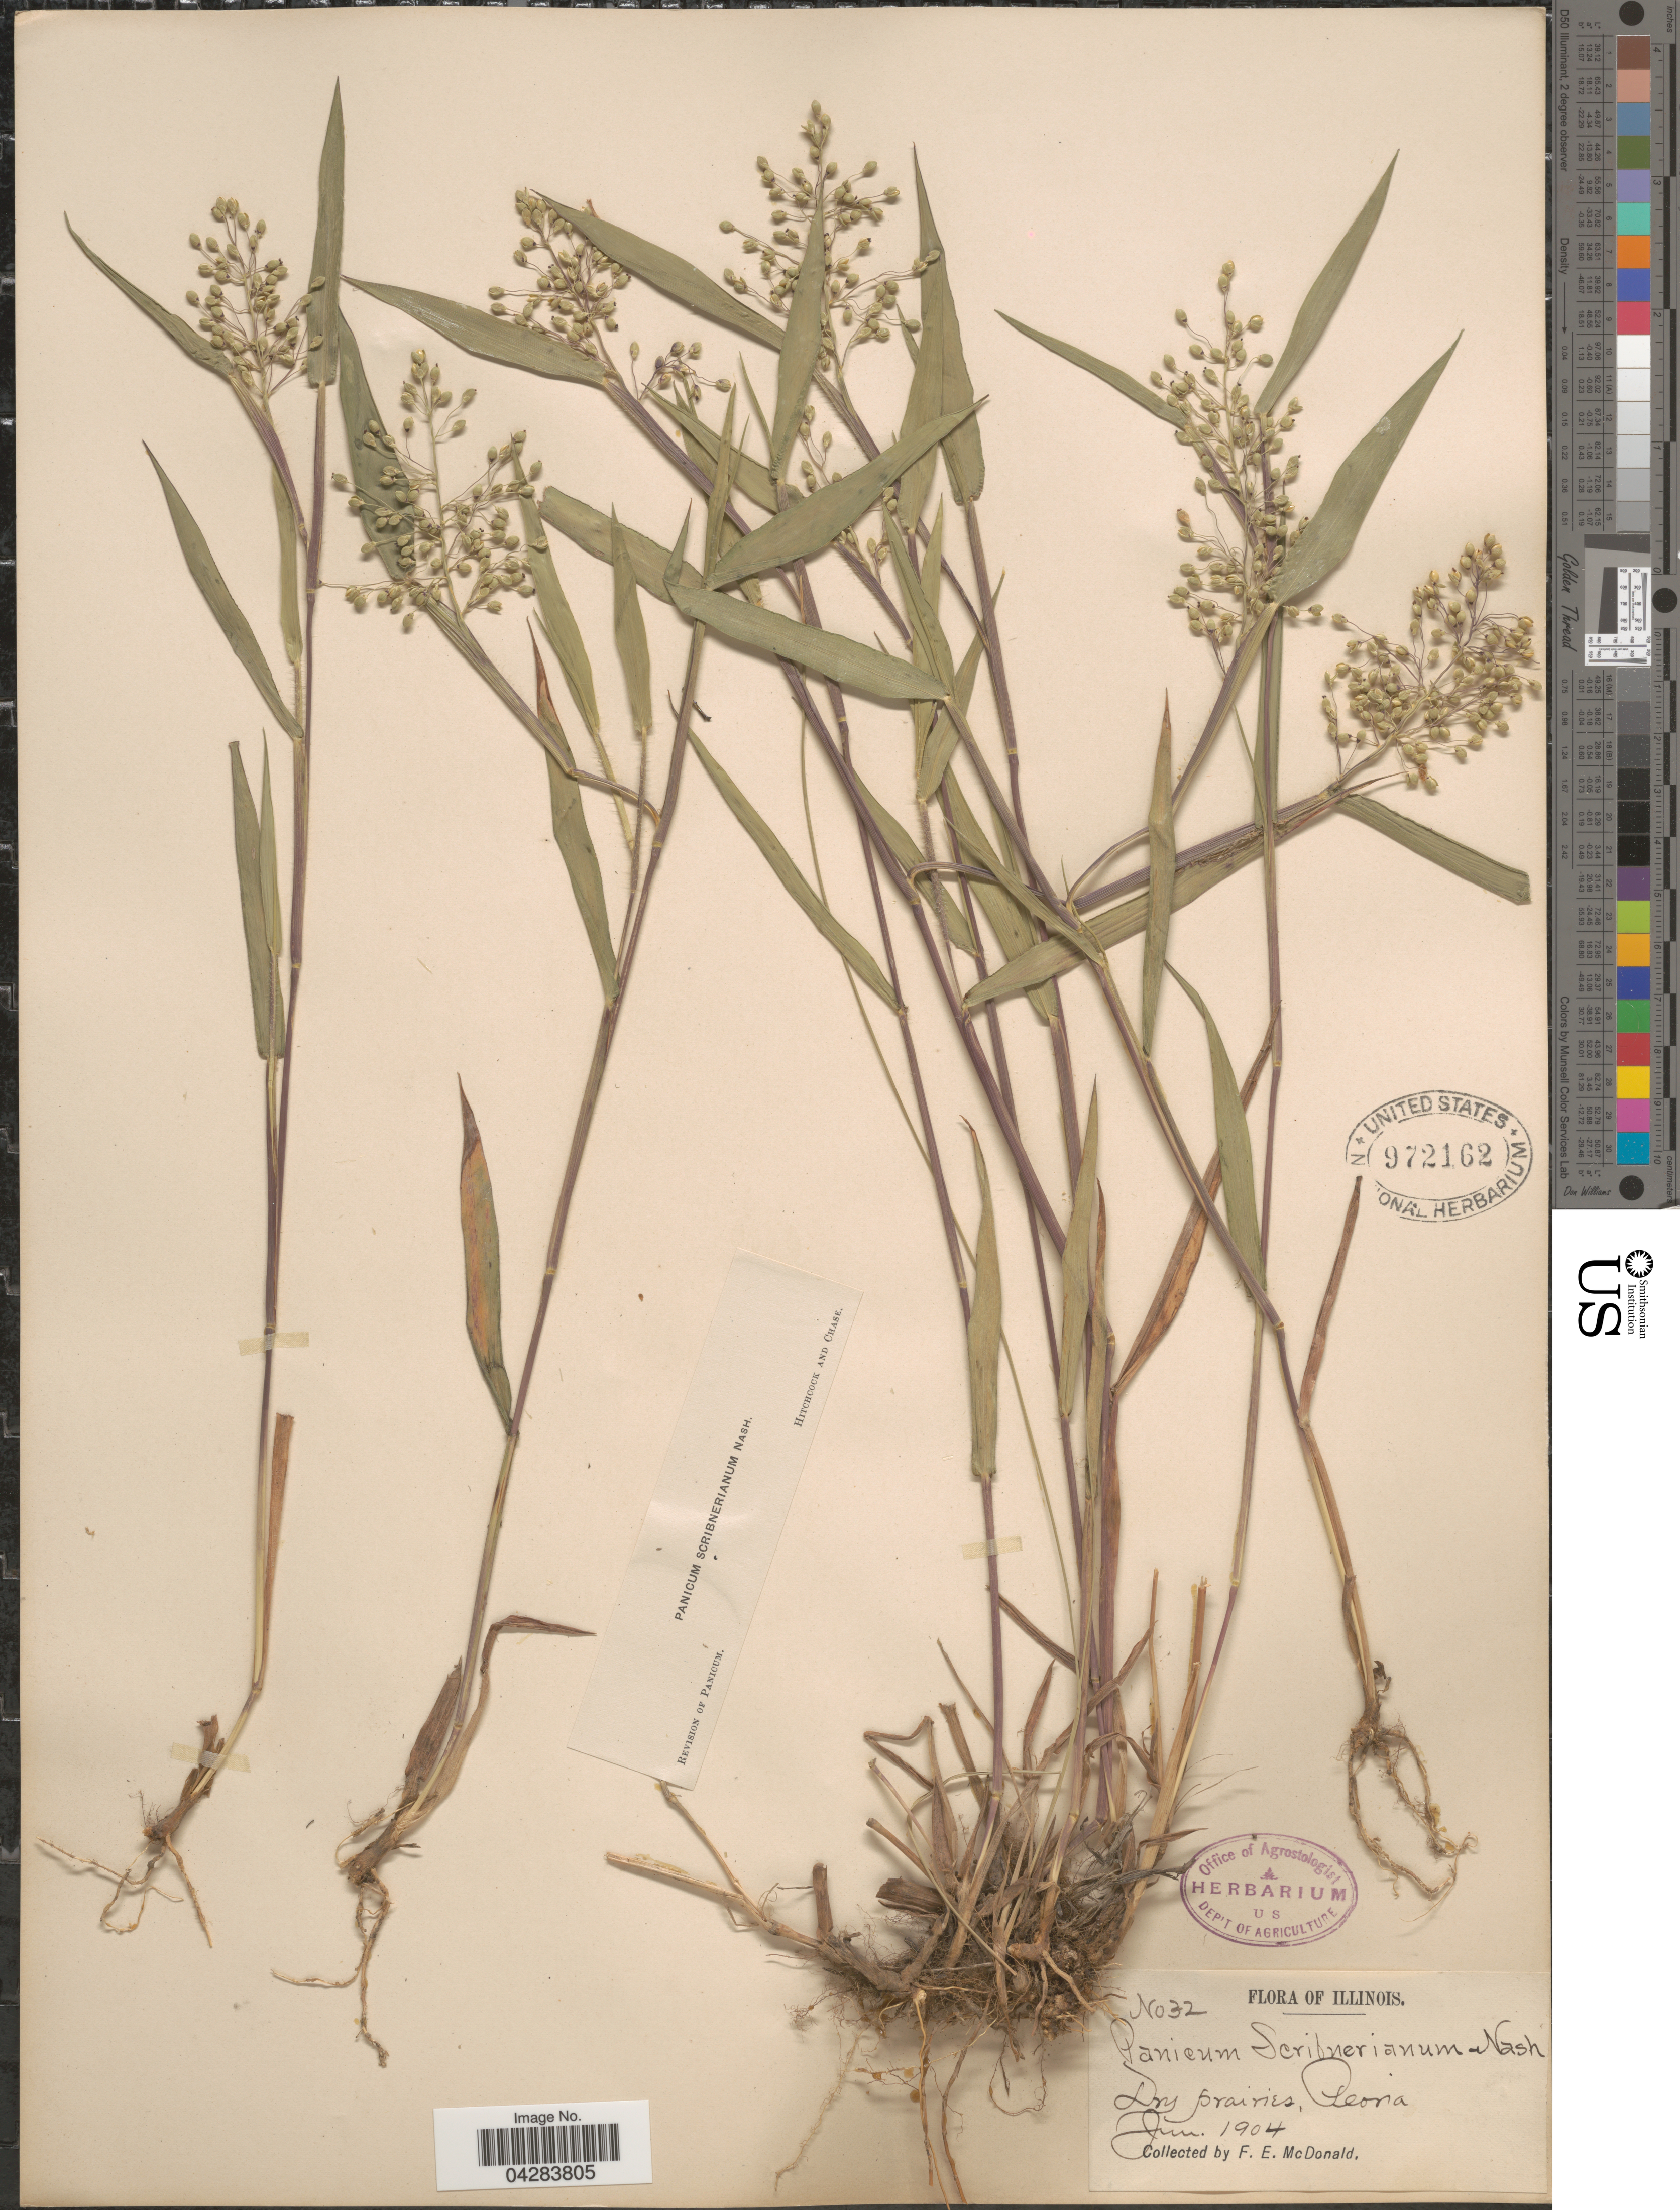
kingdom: Plantae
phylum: Tracheophyta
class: Liliopsida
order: Poales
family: Poaceae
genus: Dichanthelium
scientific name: Dichanthelium oligosanthes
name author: (Schult.) Gould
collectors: F. E. McDonald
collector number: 32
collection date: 1904-06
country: United States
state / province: Illinois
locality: Dry prairies, Peoria.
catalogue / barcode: US 972162